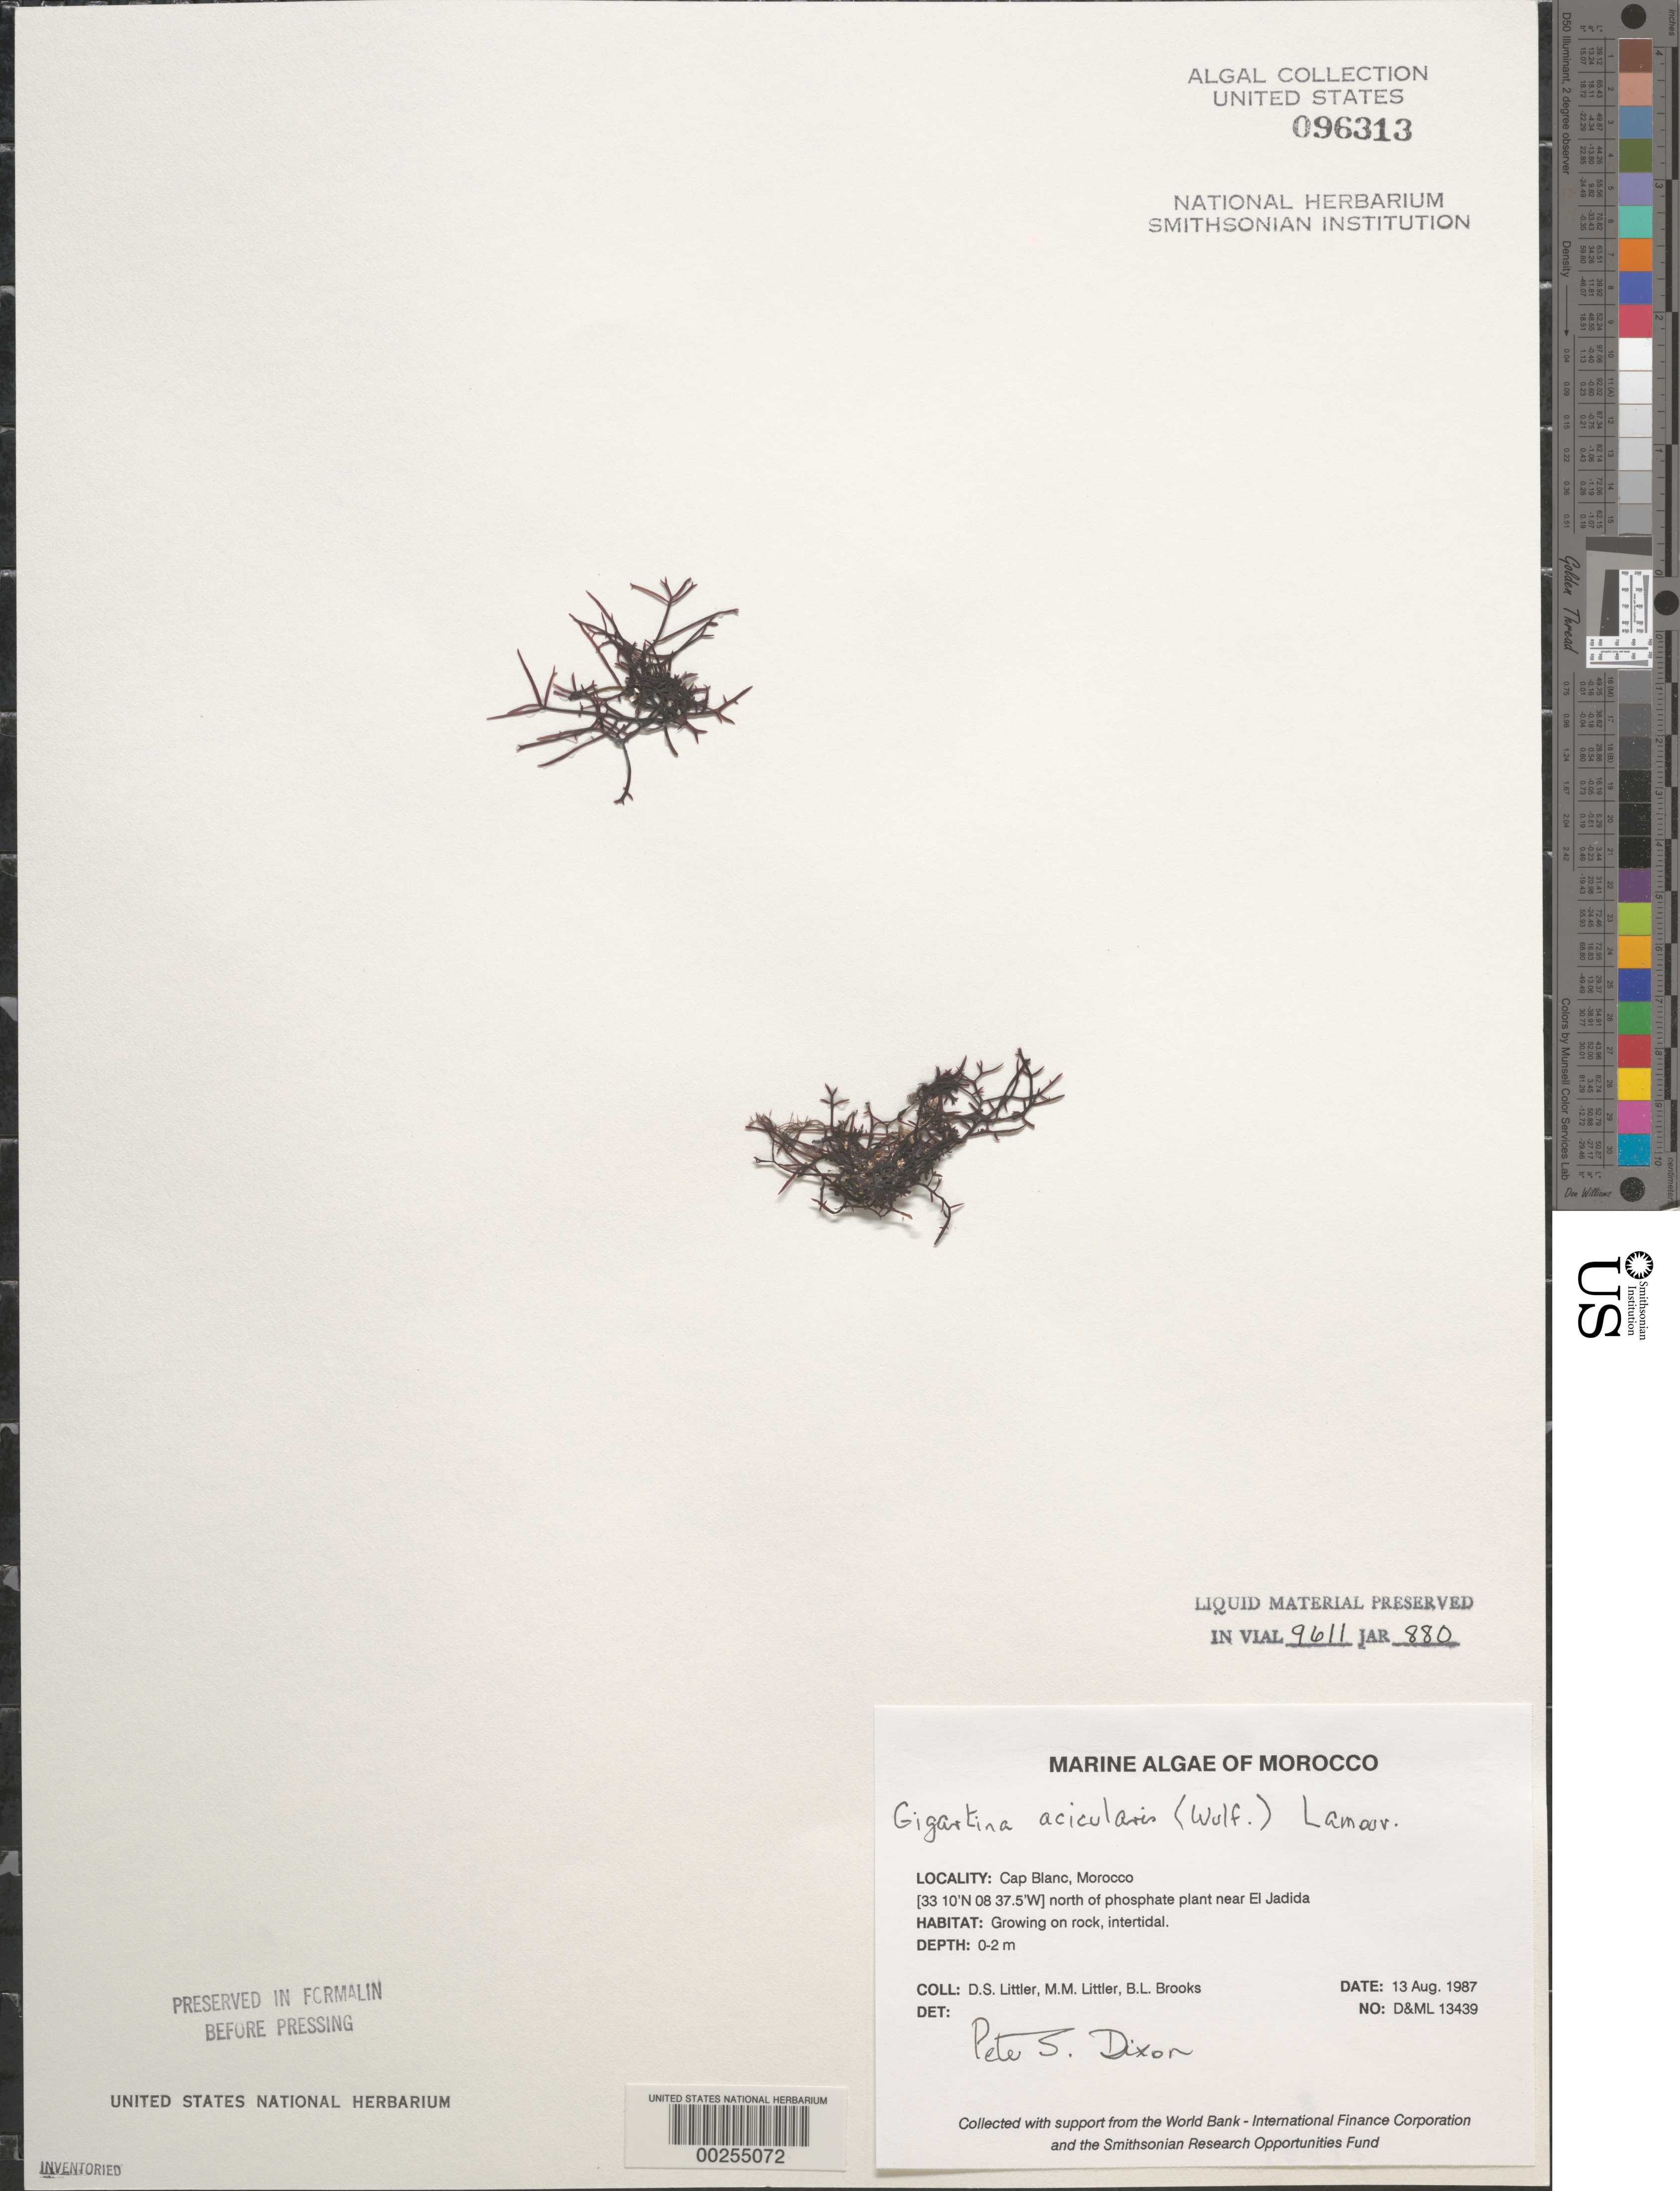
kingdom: Plantae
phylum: Rhodophyta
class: Florideophyceae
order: Gigartinales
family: Gigartinaceae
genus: Chondracanthus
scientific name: Chondracanthus acicularis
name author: (Roth) Fredericq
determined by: Algae name updating Project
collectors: D. S. Littler, M. M. Littler & B. Brooks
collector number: D&ML 13439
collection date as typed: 13 Aug 1987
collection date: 1987-08-13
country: Morocco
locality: Cap Blanc, near El Jadida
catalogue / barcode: US 96313